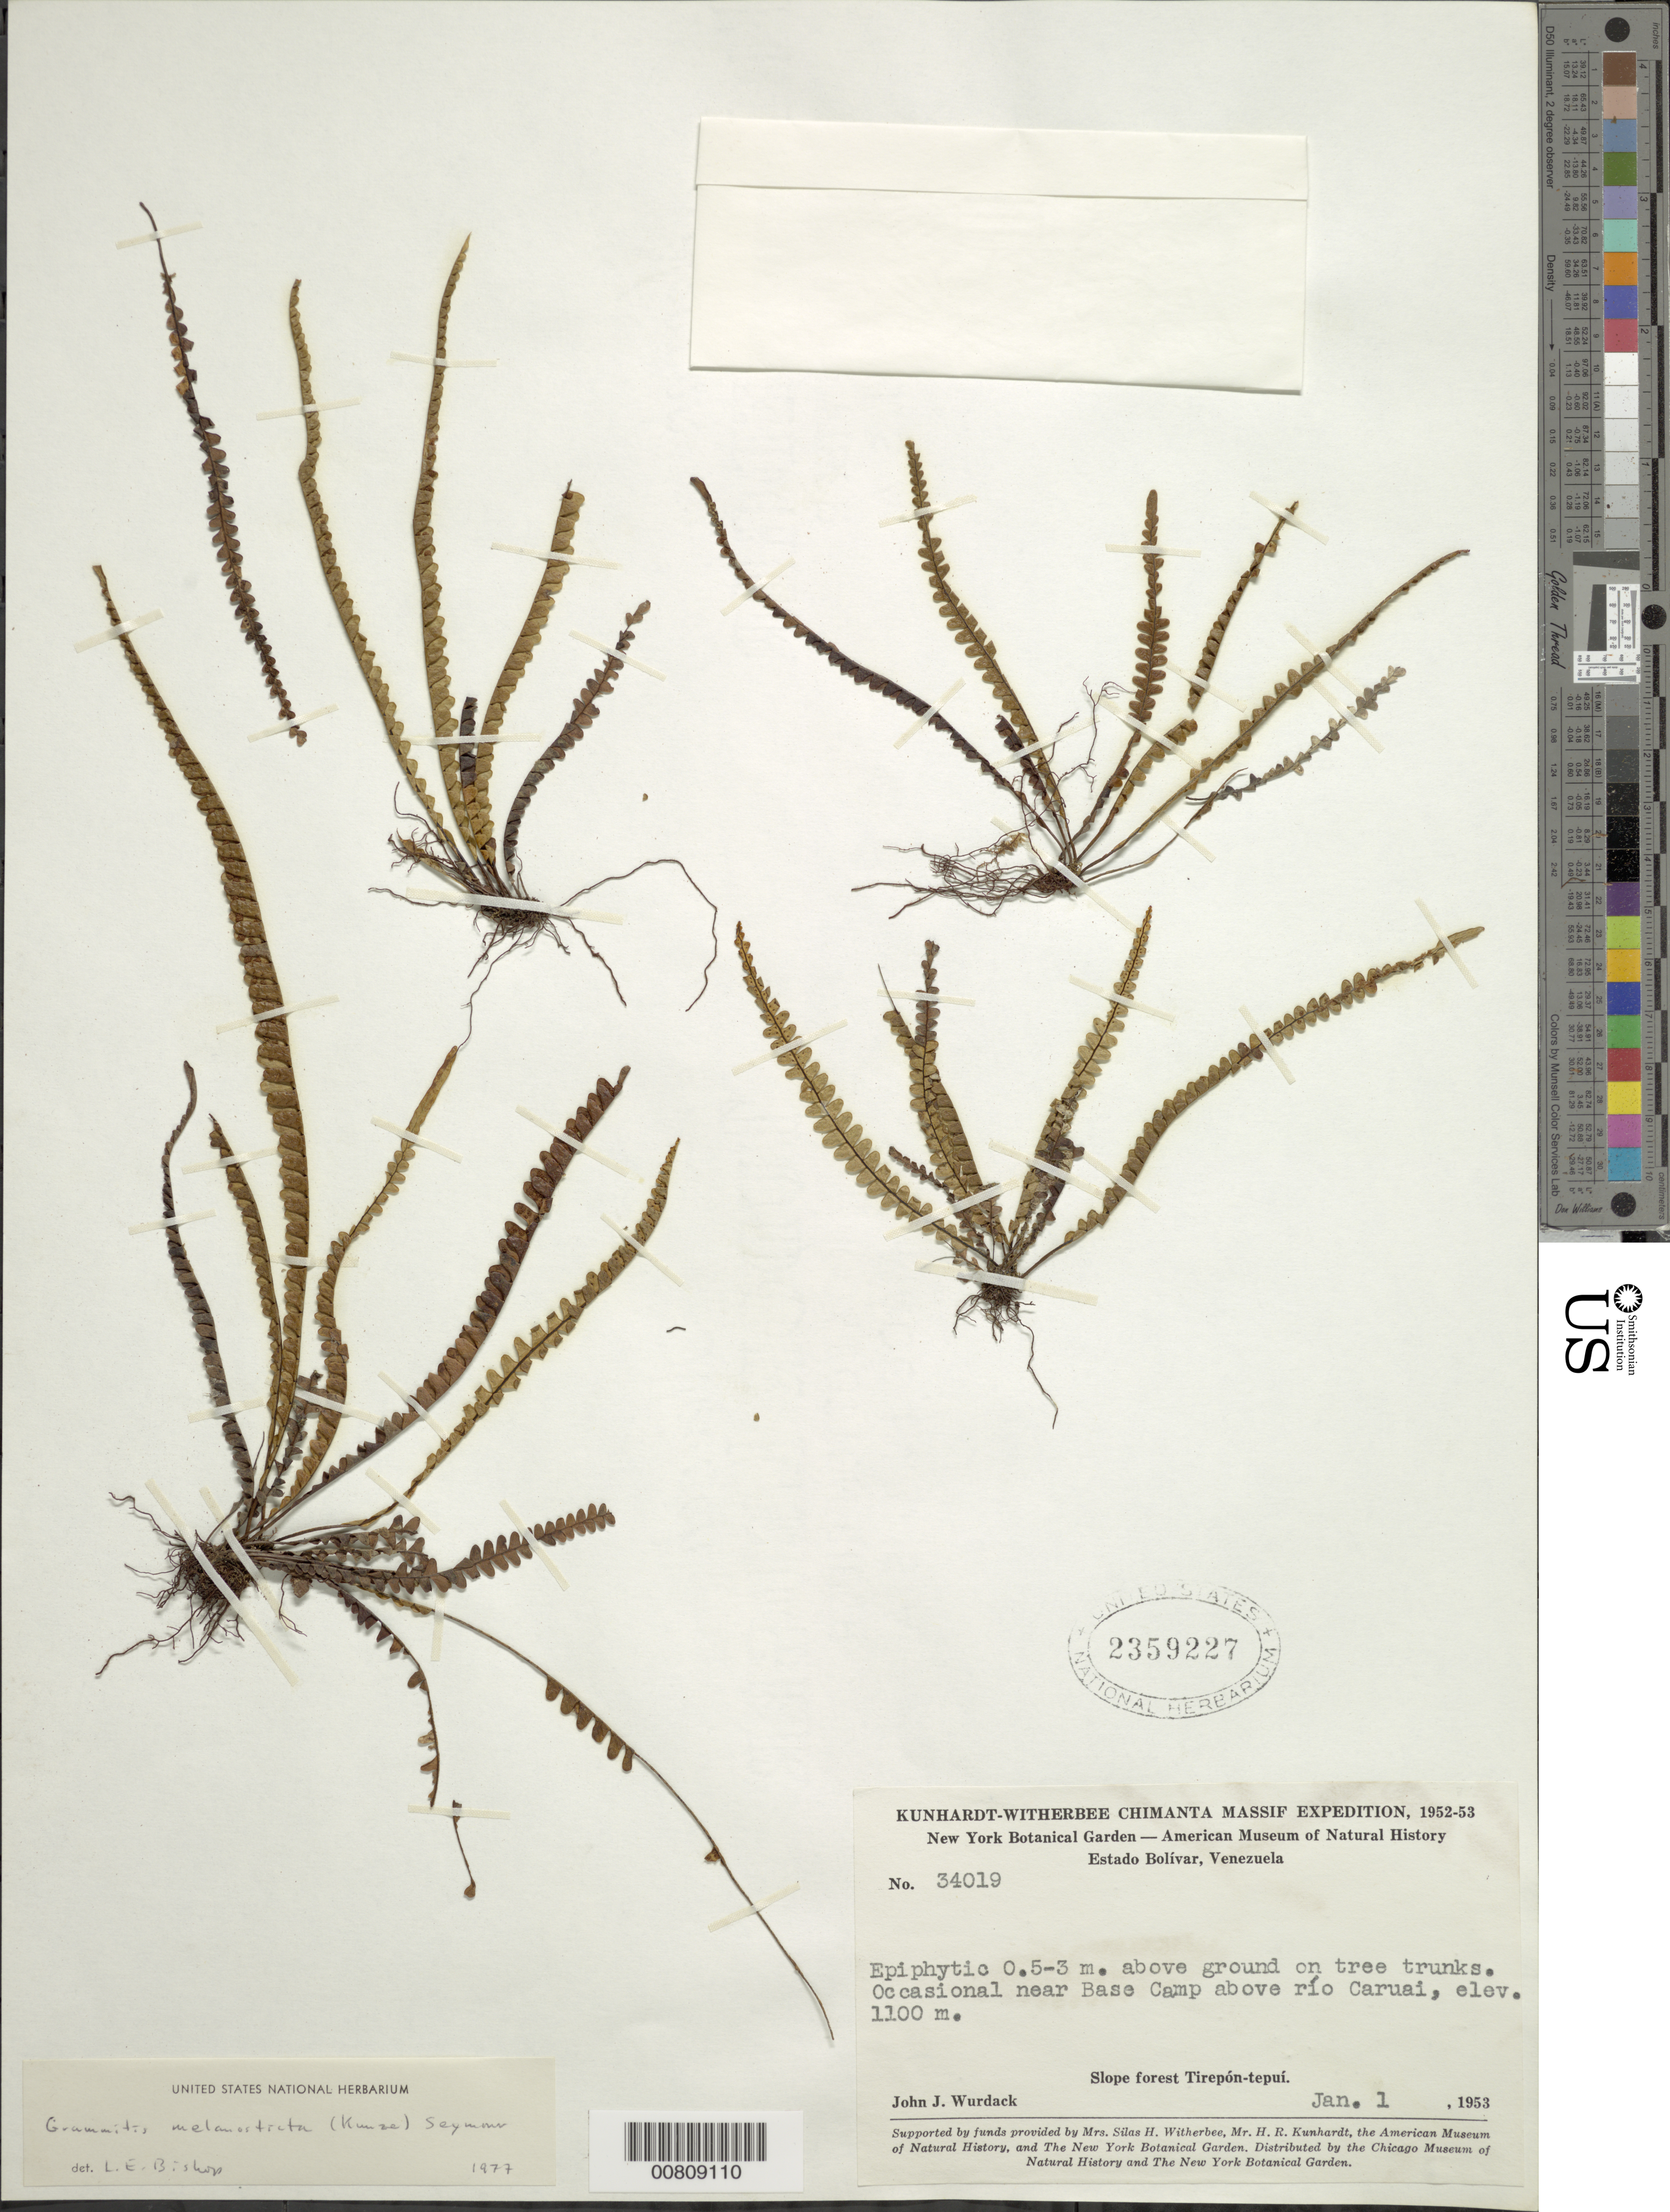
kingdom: Plantae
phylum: Tracheophyta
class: Polypodiopsida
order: Polypodiales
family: Polypodiaceae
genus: Melpomene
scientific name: Melpomene melanosticta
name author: (Kunze) A.R. Sm. & R.C. Moran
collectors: J. J. Wurdack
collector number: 34019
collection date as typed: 1-Jan-53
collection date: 1953-01-01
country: Venezuela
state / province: Bolívar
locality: Tirepón-tepuí, near Base Camp above Río Caruai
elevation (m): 1100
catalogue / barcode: US 2359227